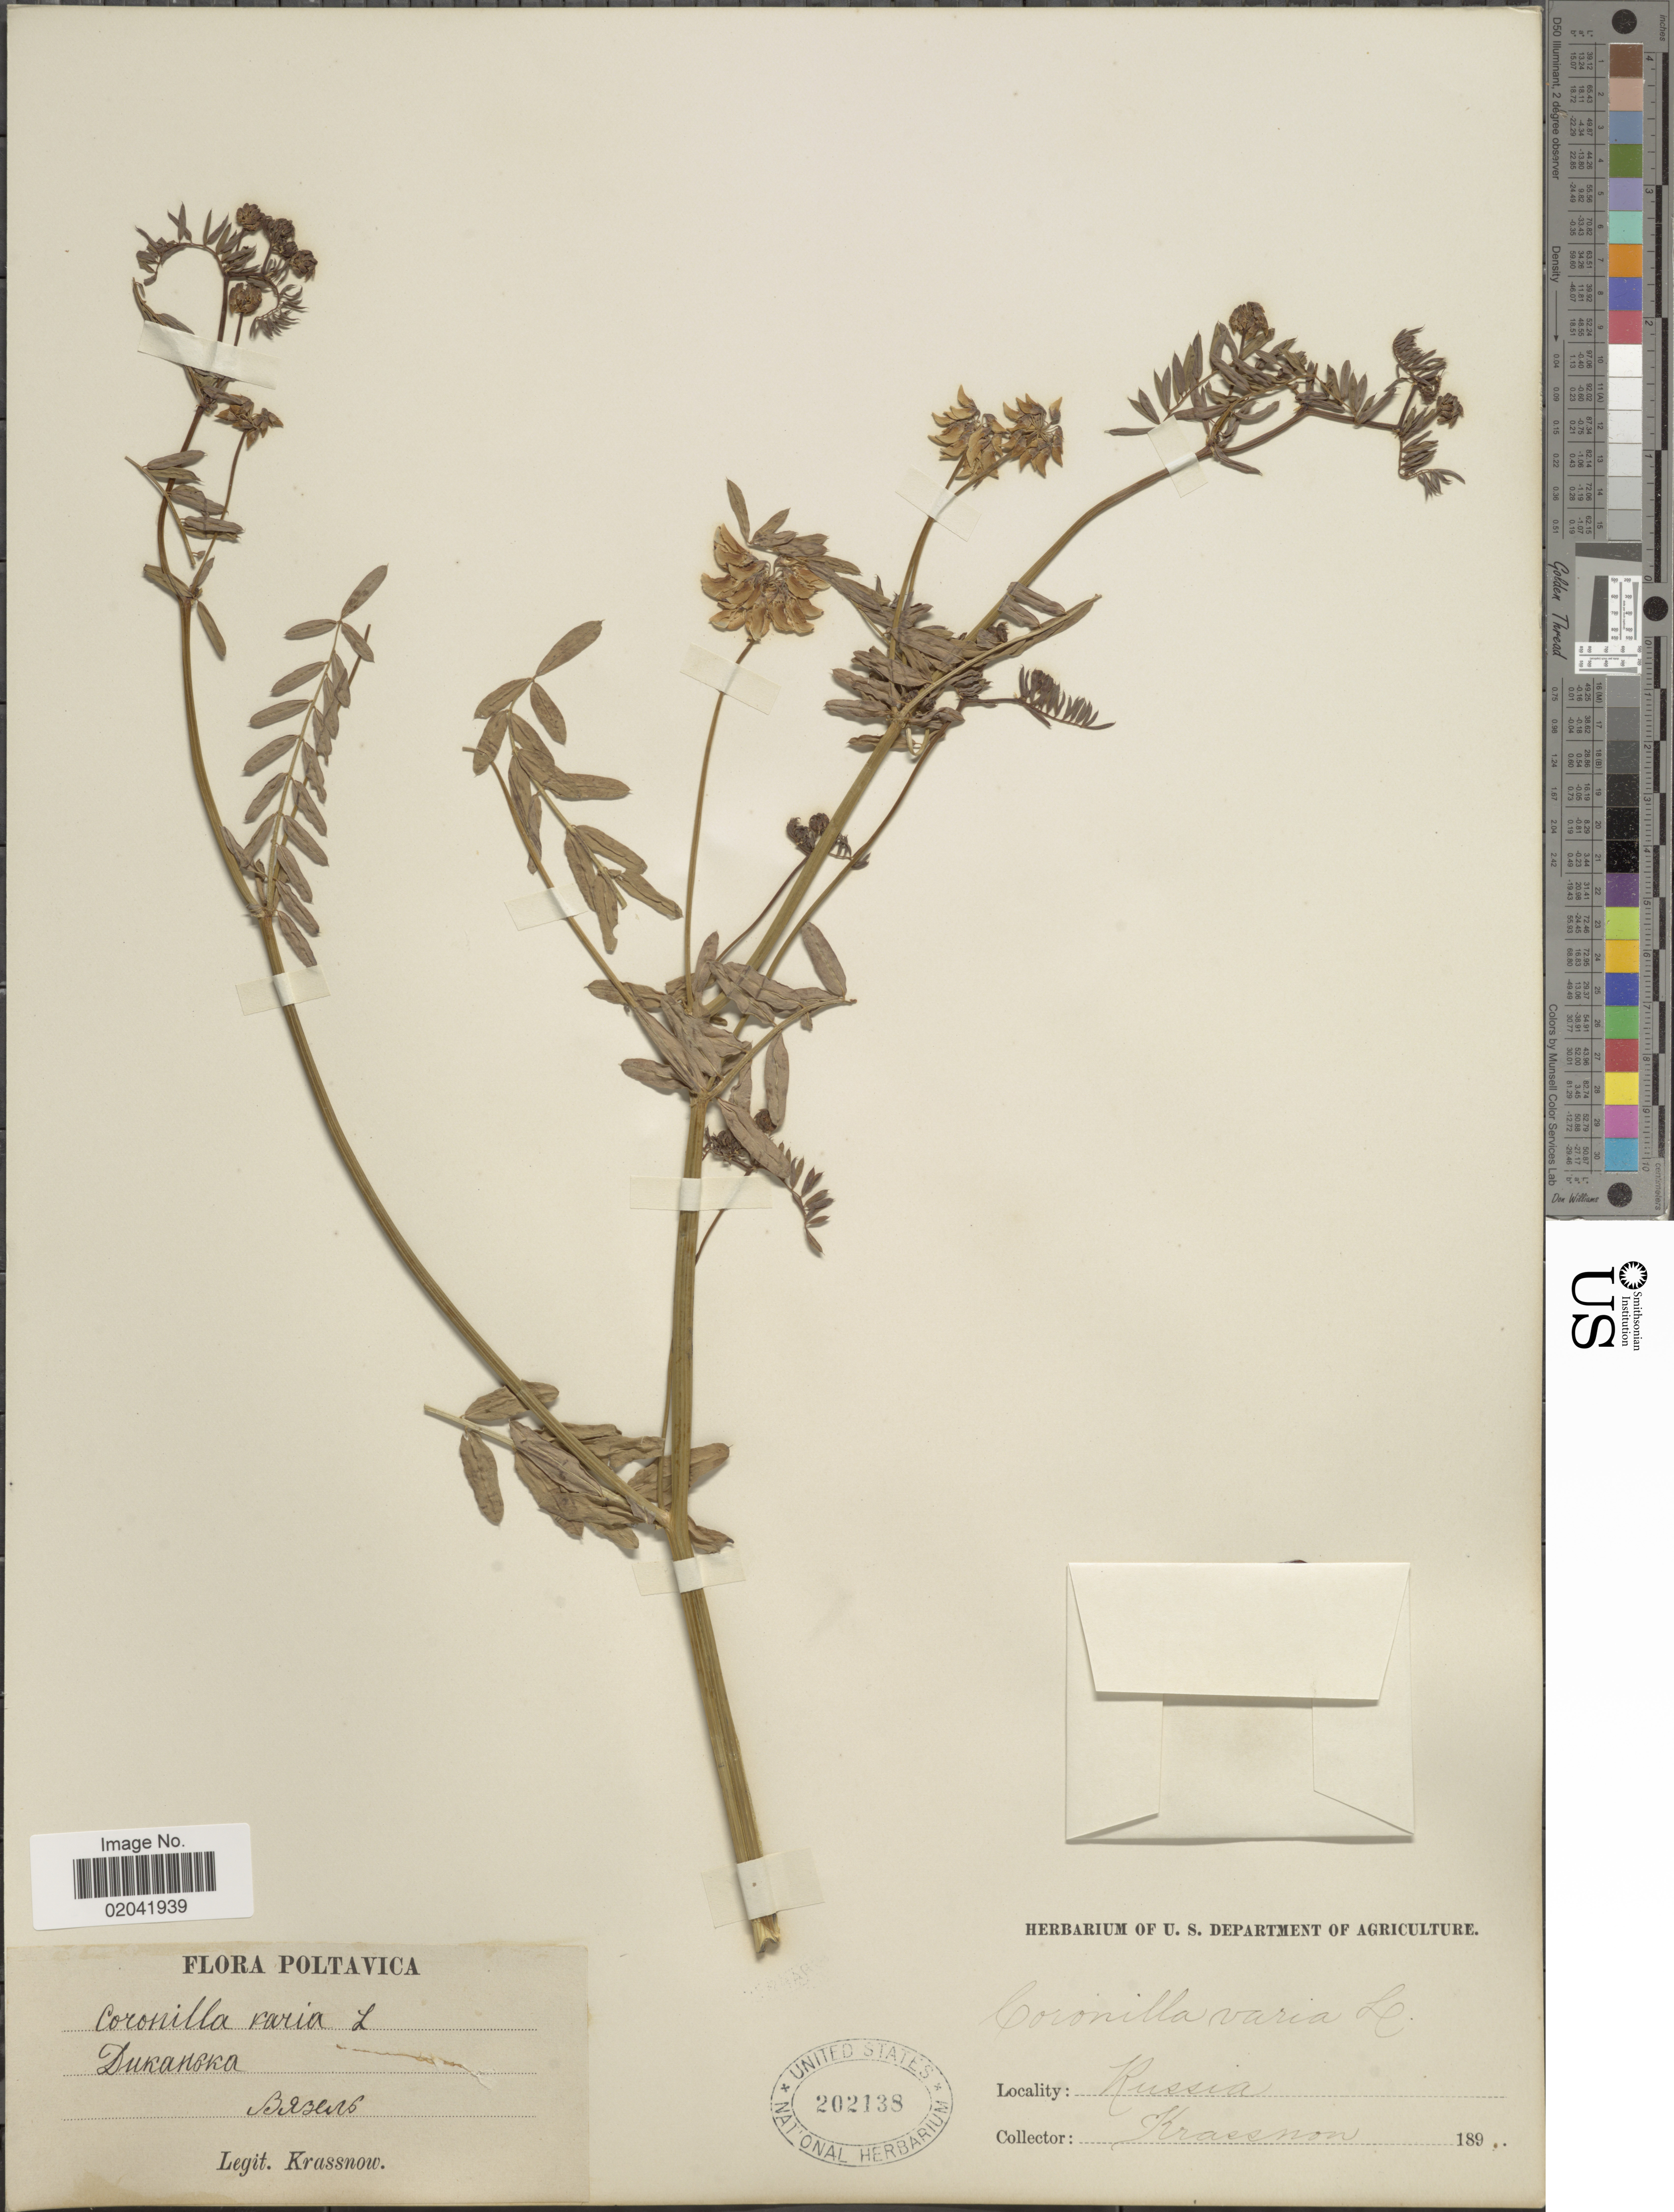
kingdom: Plantae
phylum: Tracheophyta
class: Magnoliopsida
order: Fabales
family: Fabaceae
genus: Coronilla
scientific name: Coronilla varia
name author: L.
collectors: -. Krassnow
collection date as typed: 189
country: Ukraine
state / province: Poltava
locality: Dykanka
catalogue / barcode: US 202138